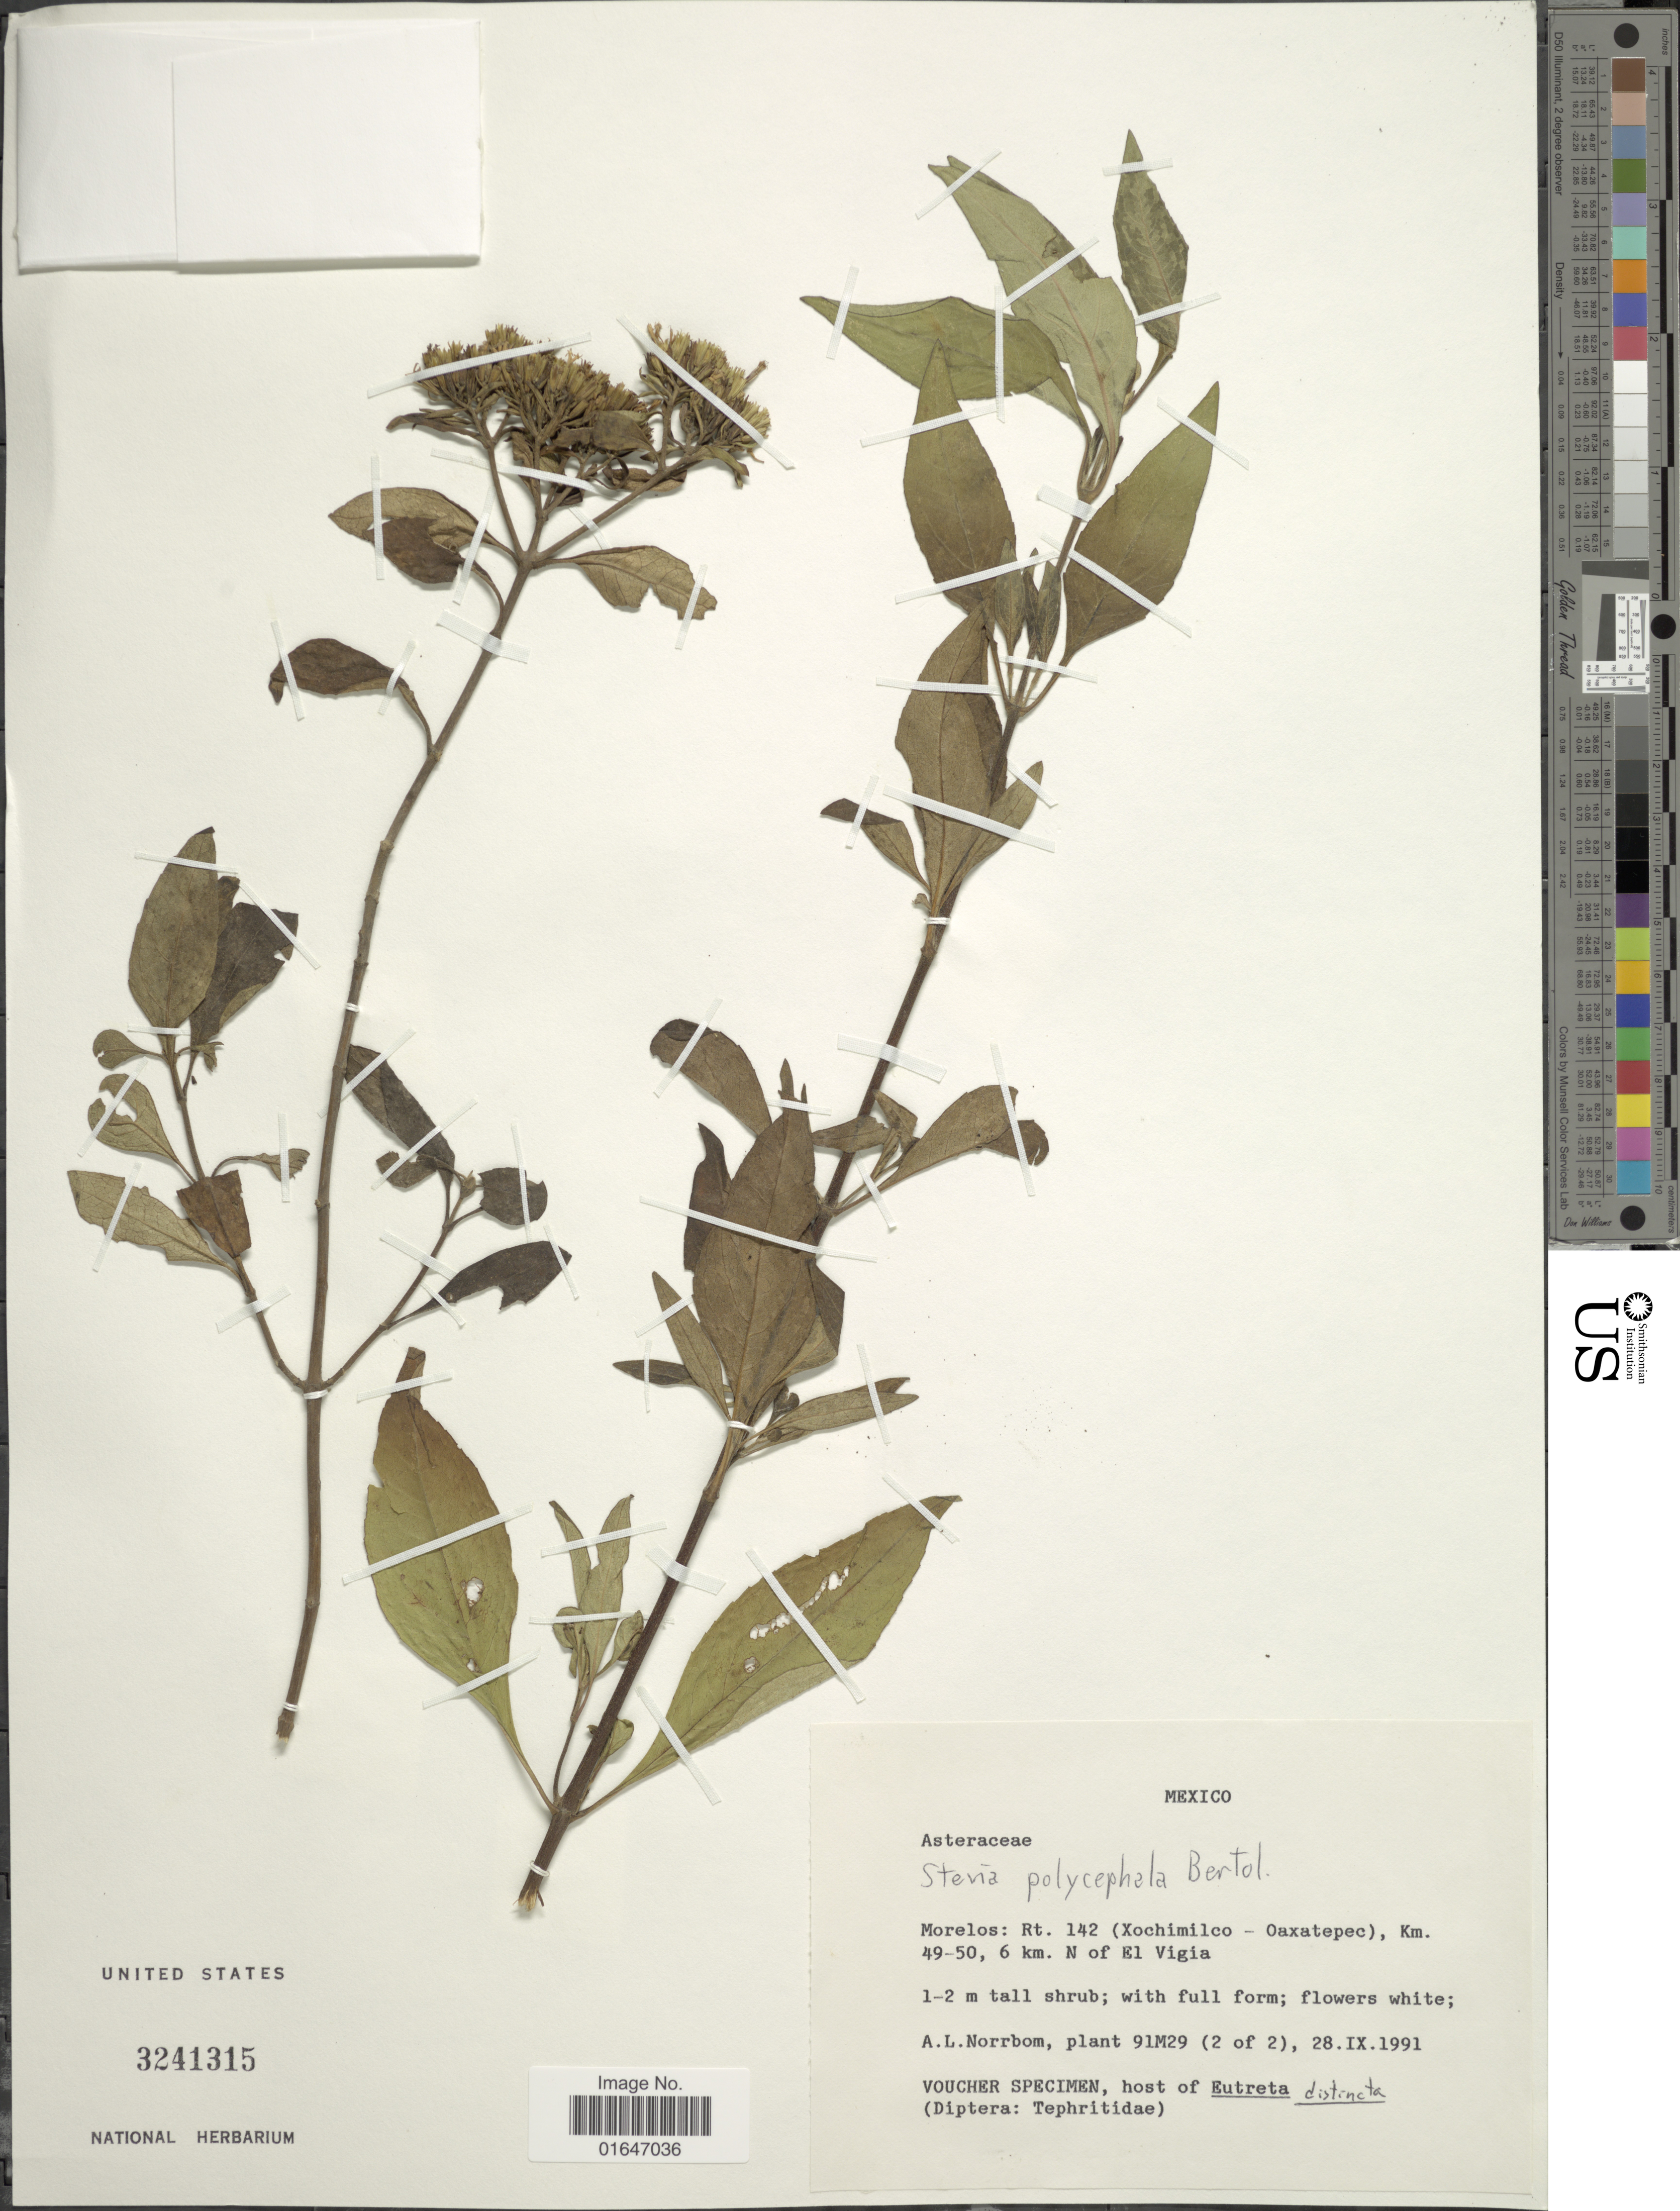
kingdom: Plantae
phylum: Tracheophyta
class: Magnoliopsida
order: Asterales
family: Asteraceae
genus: Stevia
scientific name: Stevia polycephala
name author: Bertoloni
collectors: A. L. Norrbom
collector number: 91M29 (2 of 2)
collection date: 1991-09-28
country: Mexico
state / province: Morelos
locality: Rt. 142 (Xochimilco-oaxatepec), Km. 49-50, 6 km. N of El Vigia.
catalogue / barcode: US 3241315